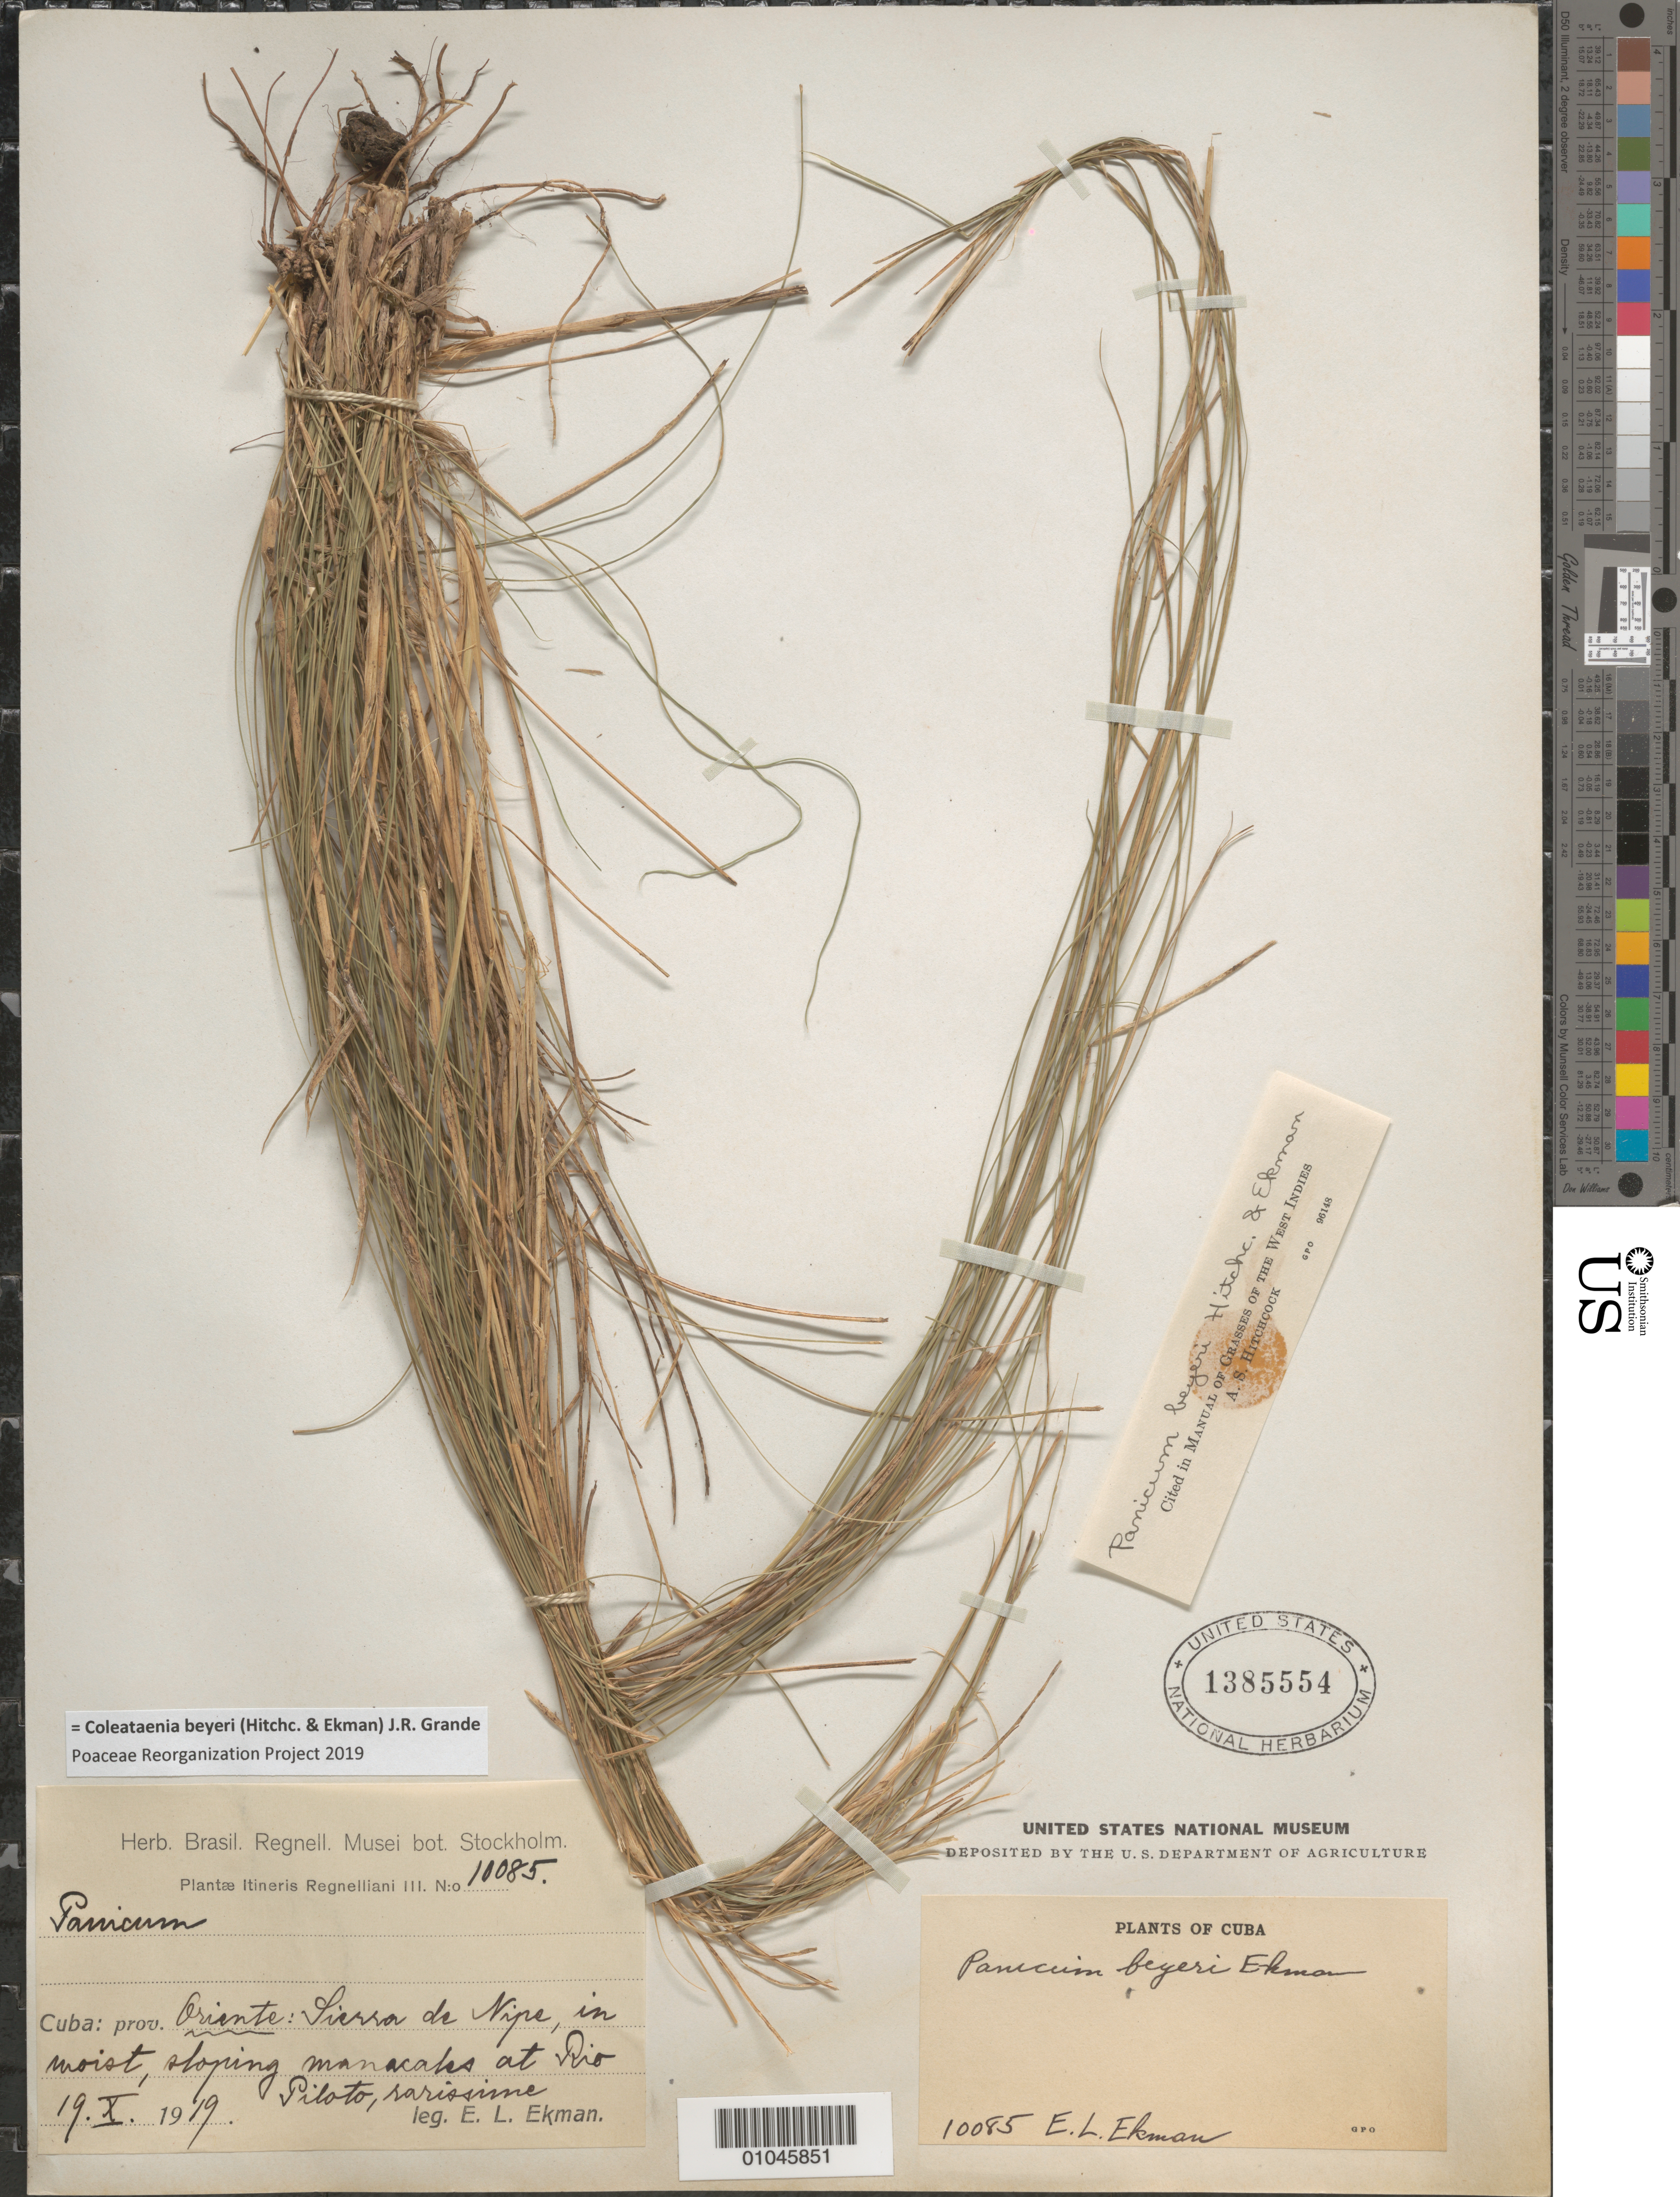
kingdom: Plantae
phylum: Tracheophyta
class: Liliopsida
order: Poales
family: Poaceae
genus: Panicum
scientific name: Panicum beyeri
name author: Hitchc. & Ekman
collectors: E. L. Ekman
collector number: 10085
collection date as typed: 19 Oct 1919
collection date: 1919-10-19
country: Cuba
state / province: Holguín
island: Cuba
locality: Sierra de Nipe, in moist sloping manacades at Rio Piloto rarissime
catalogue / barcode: US 1385554